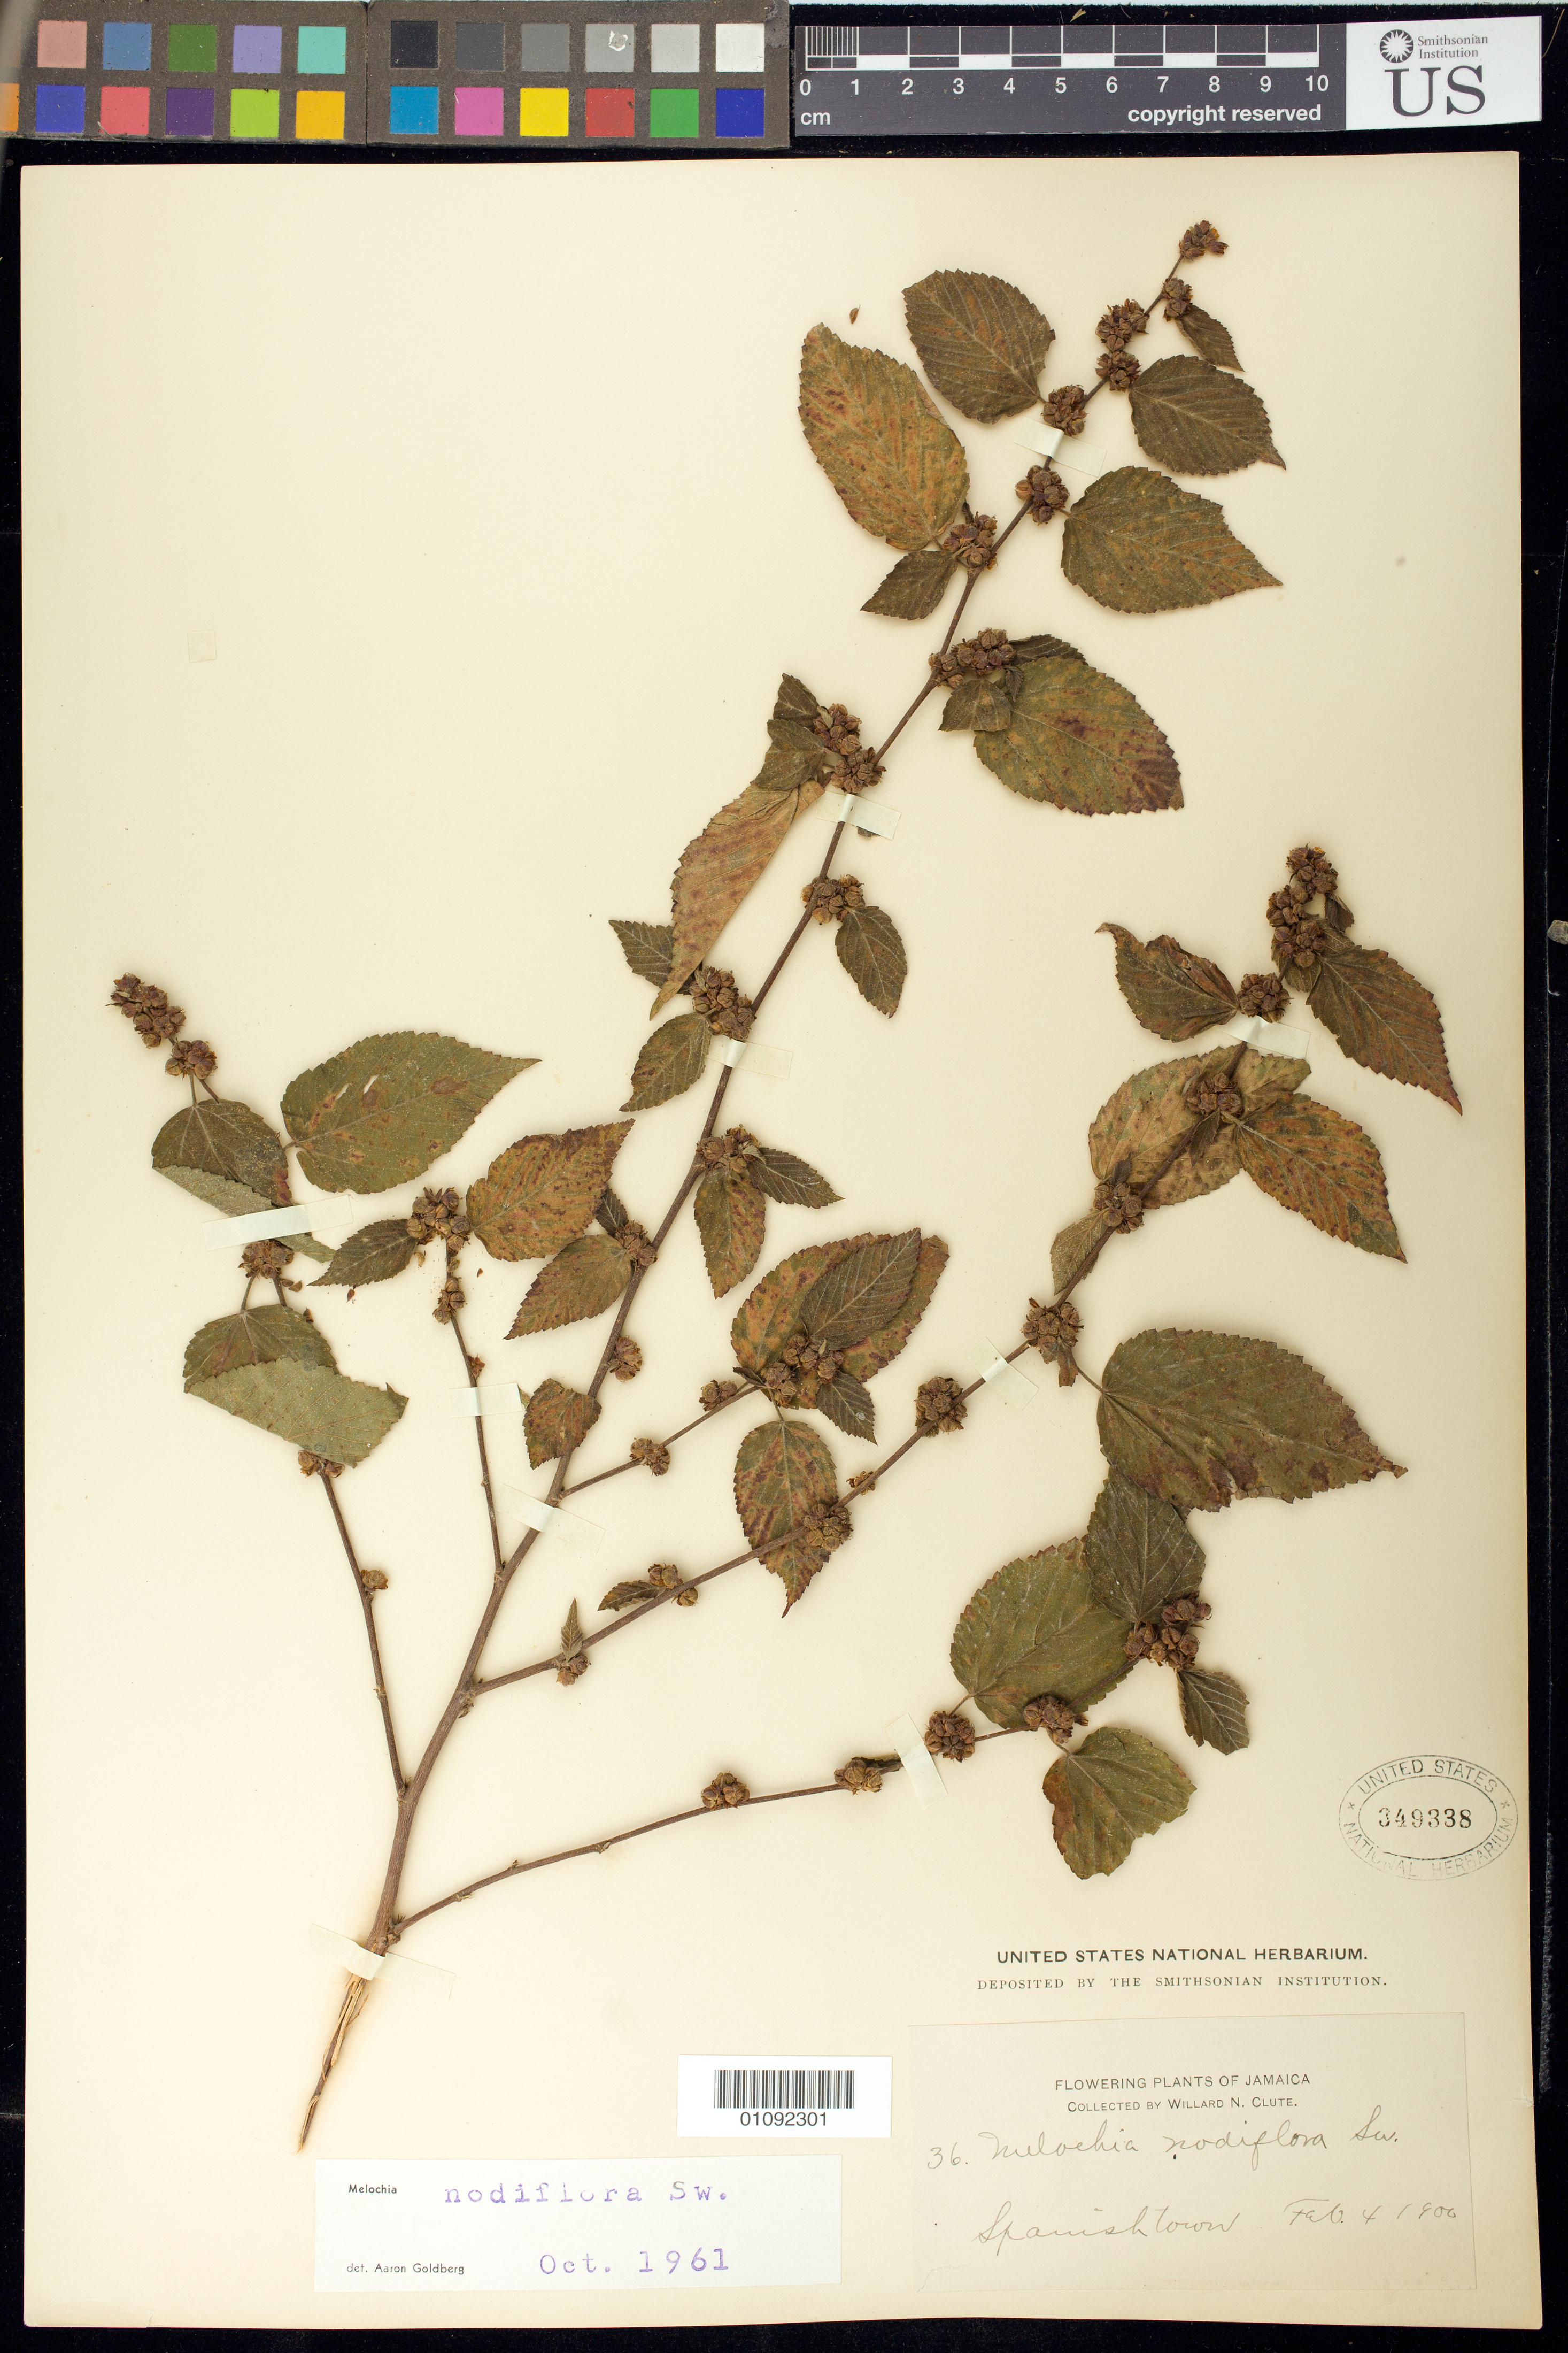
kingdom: Plantae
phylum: Tracheophyta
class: Magnoliopsida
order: Malvales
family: Malvaceae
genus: Melochia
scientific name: Melochia nodiflora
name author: Sw.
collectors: W. N. Clute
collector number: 36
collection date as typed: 04 Feb 1900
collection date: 1900-02-04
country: Jamaica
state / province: Saint Catherine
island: Jamaica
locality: Spanish Town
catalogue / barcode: US 349338